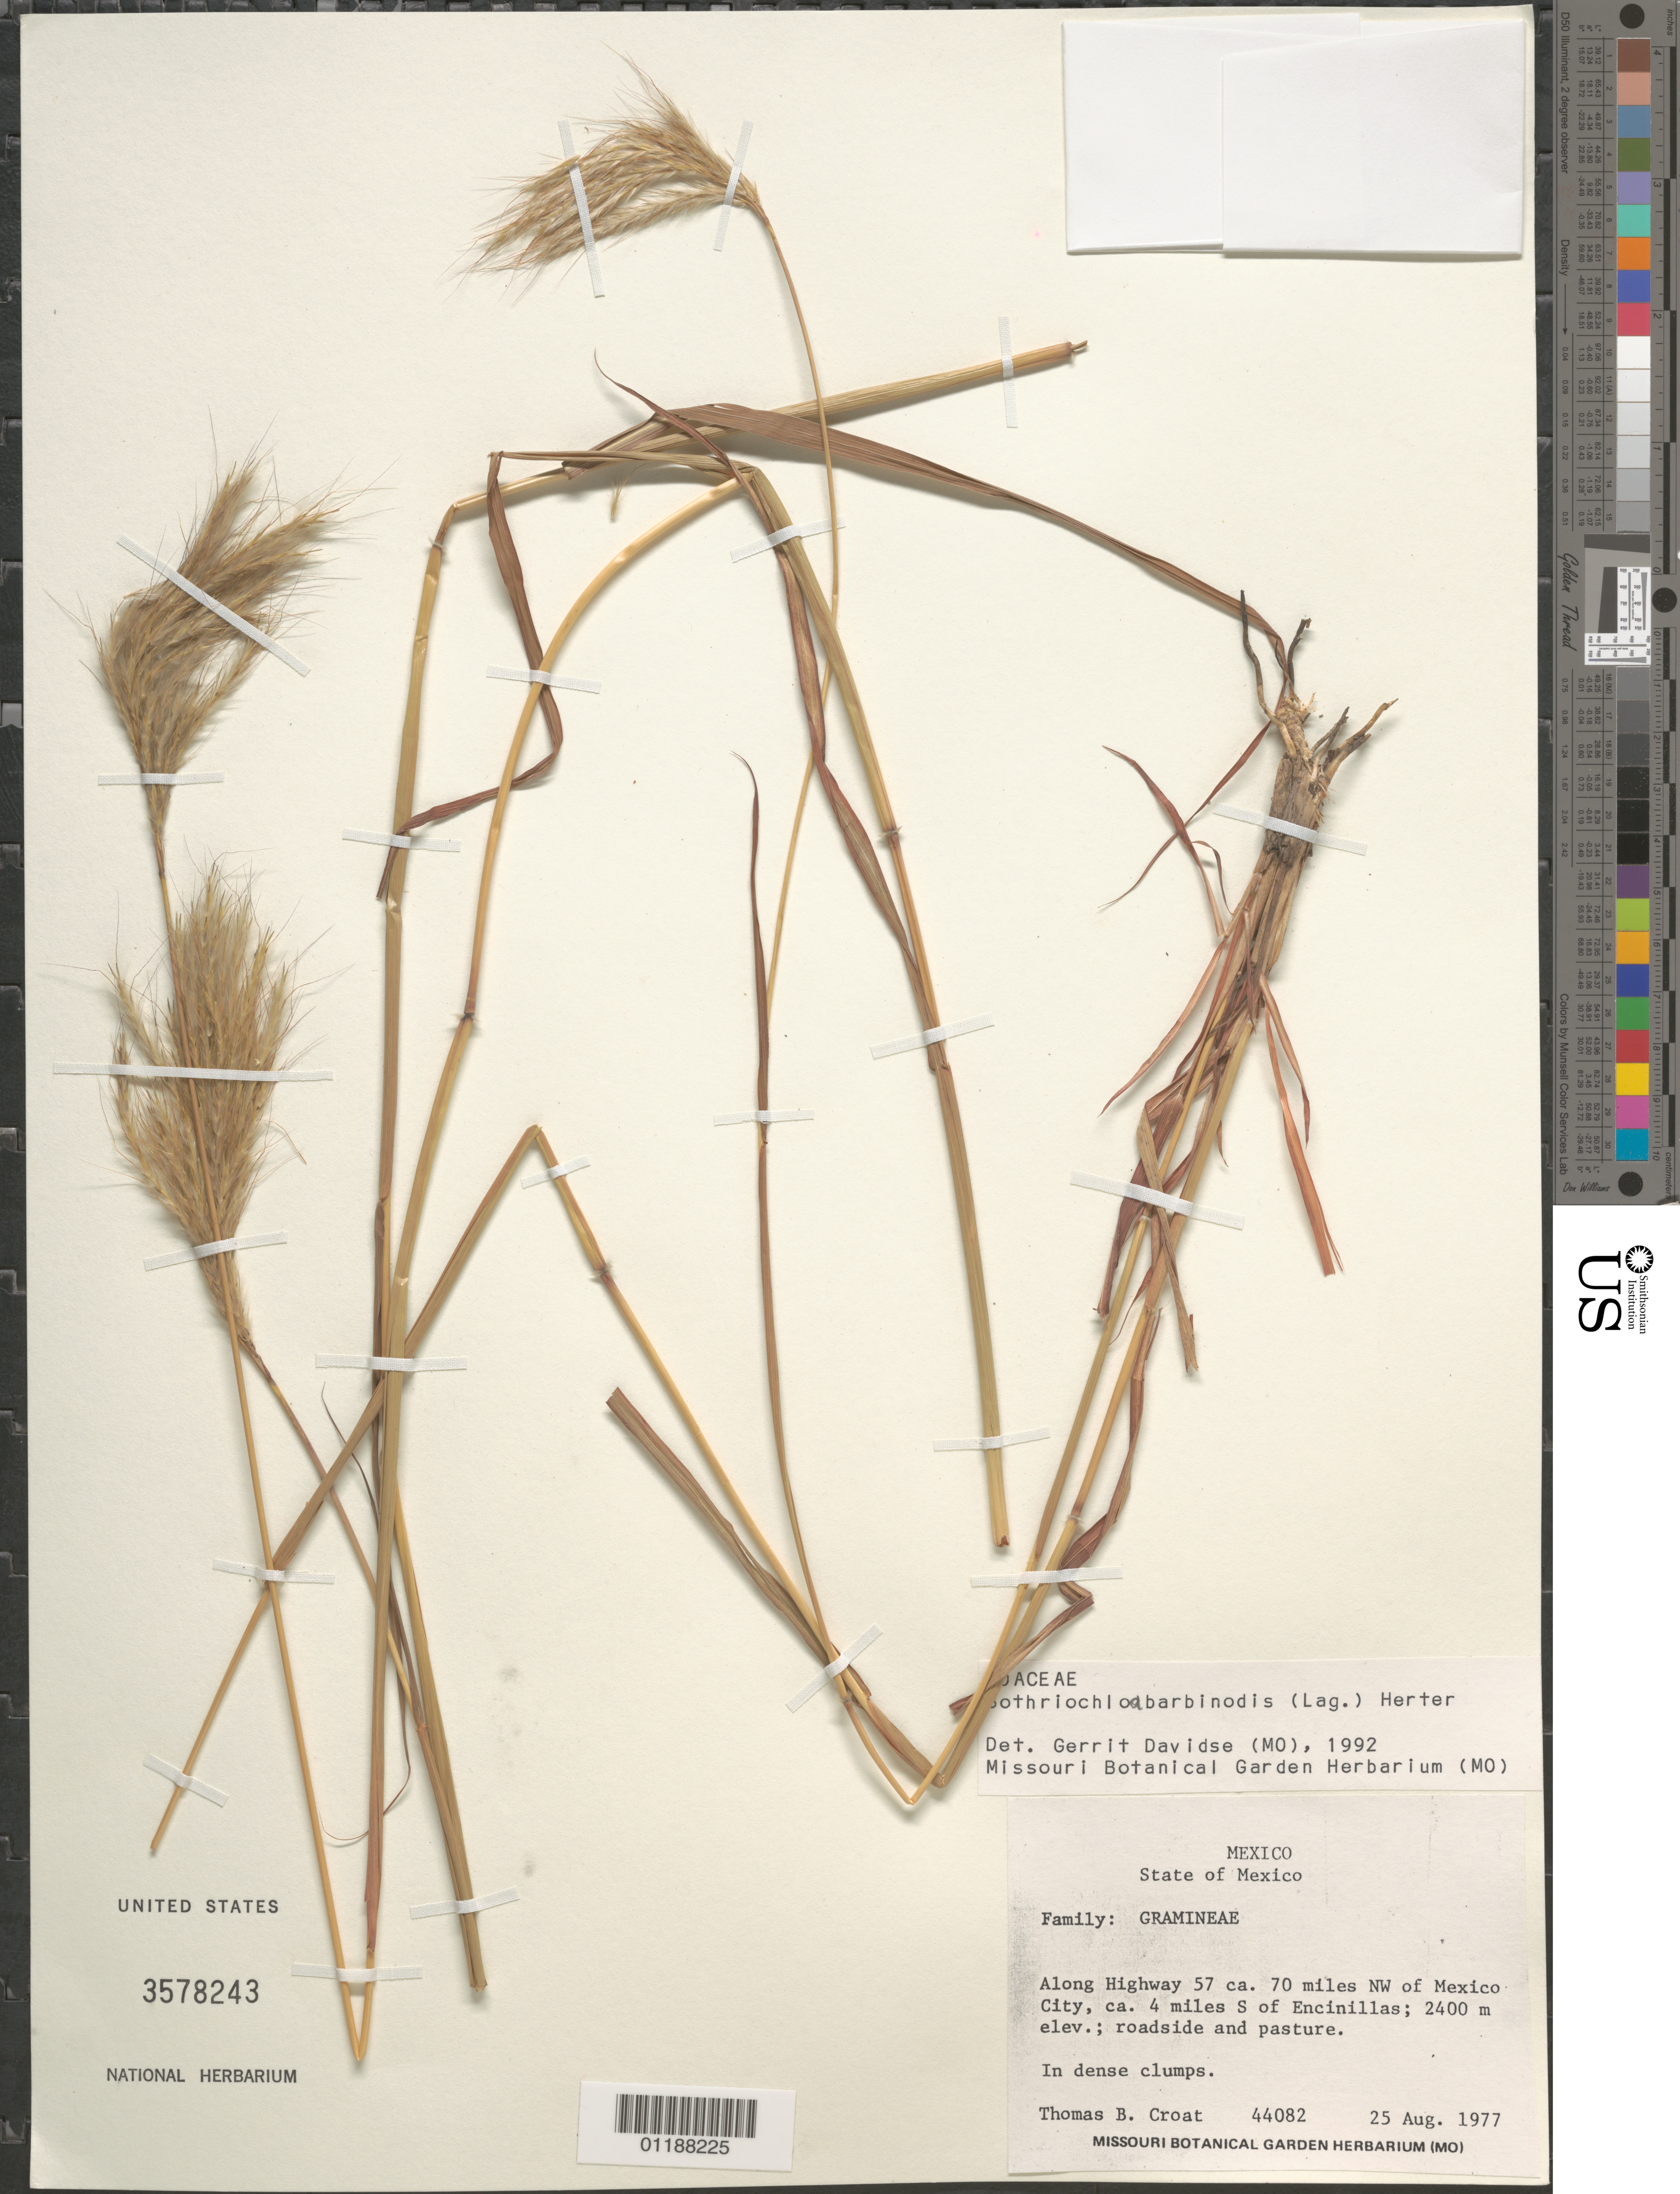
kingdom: Plantae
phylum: Tracheophyta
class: Liliopsida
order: Poales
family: Poaceae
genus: Bothriochloa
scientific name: Bothriochloa barbinodis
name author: (Lag.) Herter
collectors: T. B. Croat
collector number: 44082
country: Mexico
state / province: México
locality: Along Hwy 57, ca. 70 Mi NW of Mexico City, S of Encinillas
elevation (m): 2400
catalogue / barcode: US 3578243